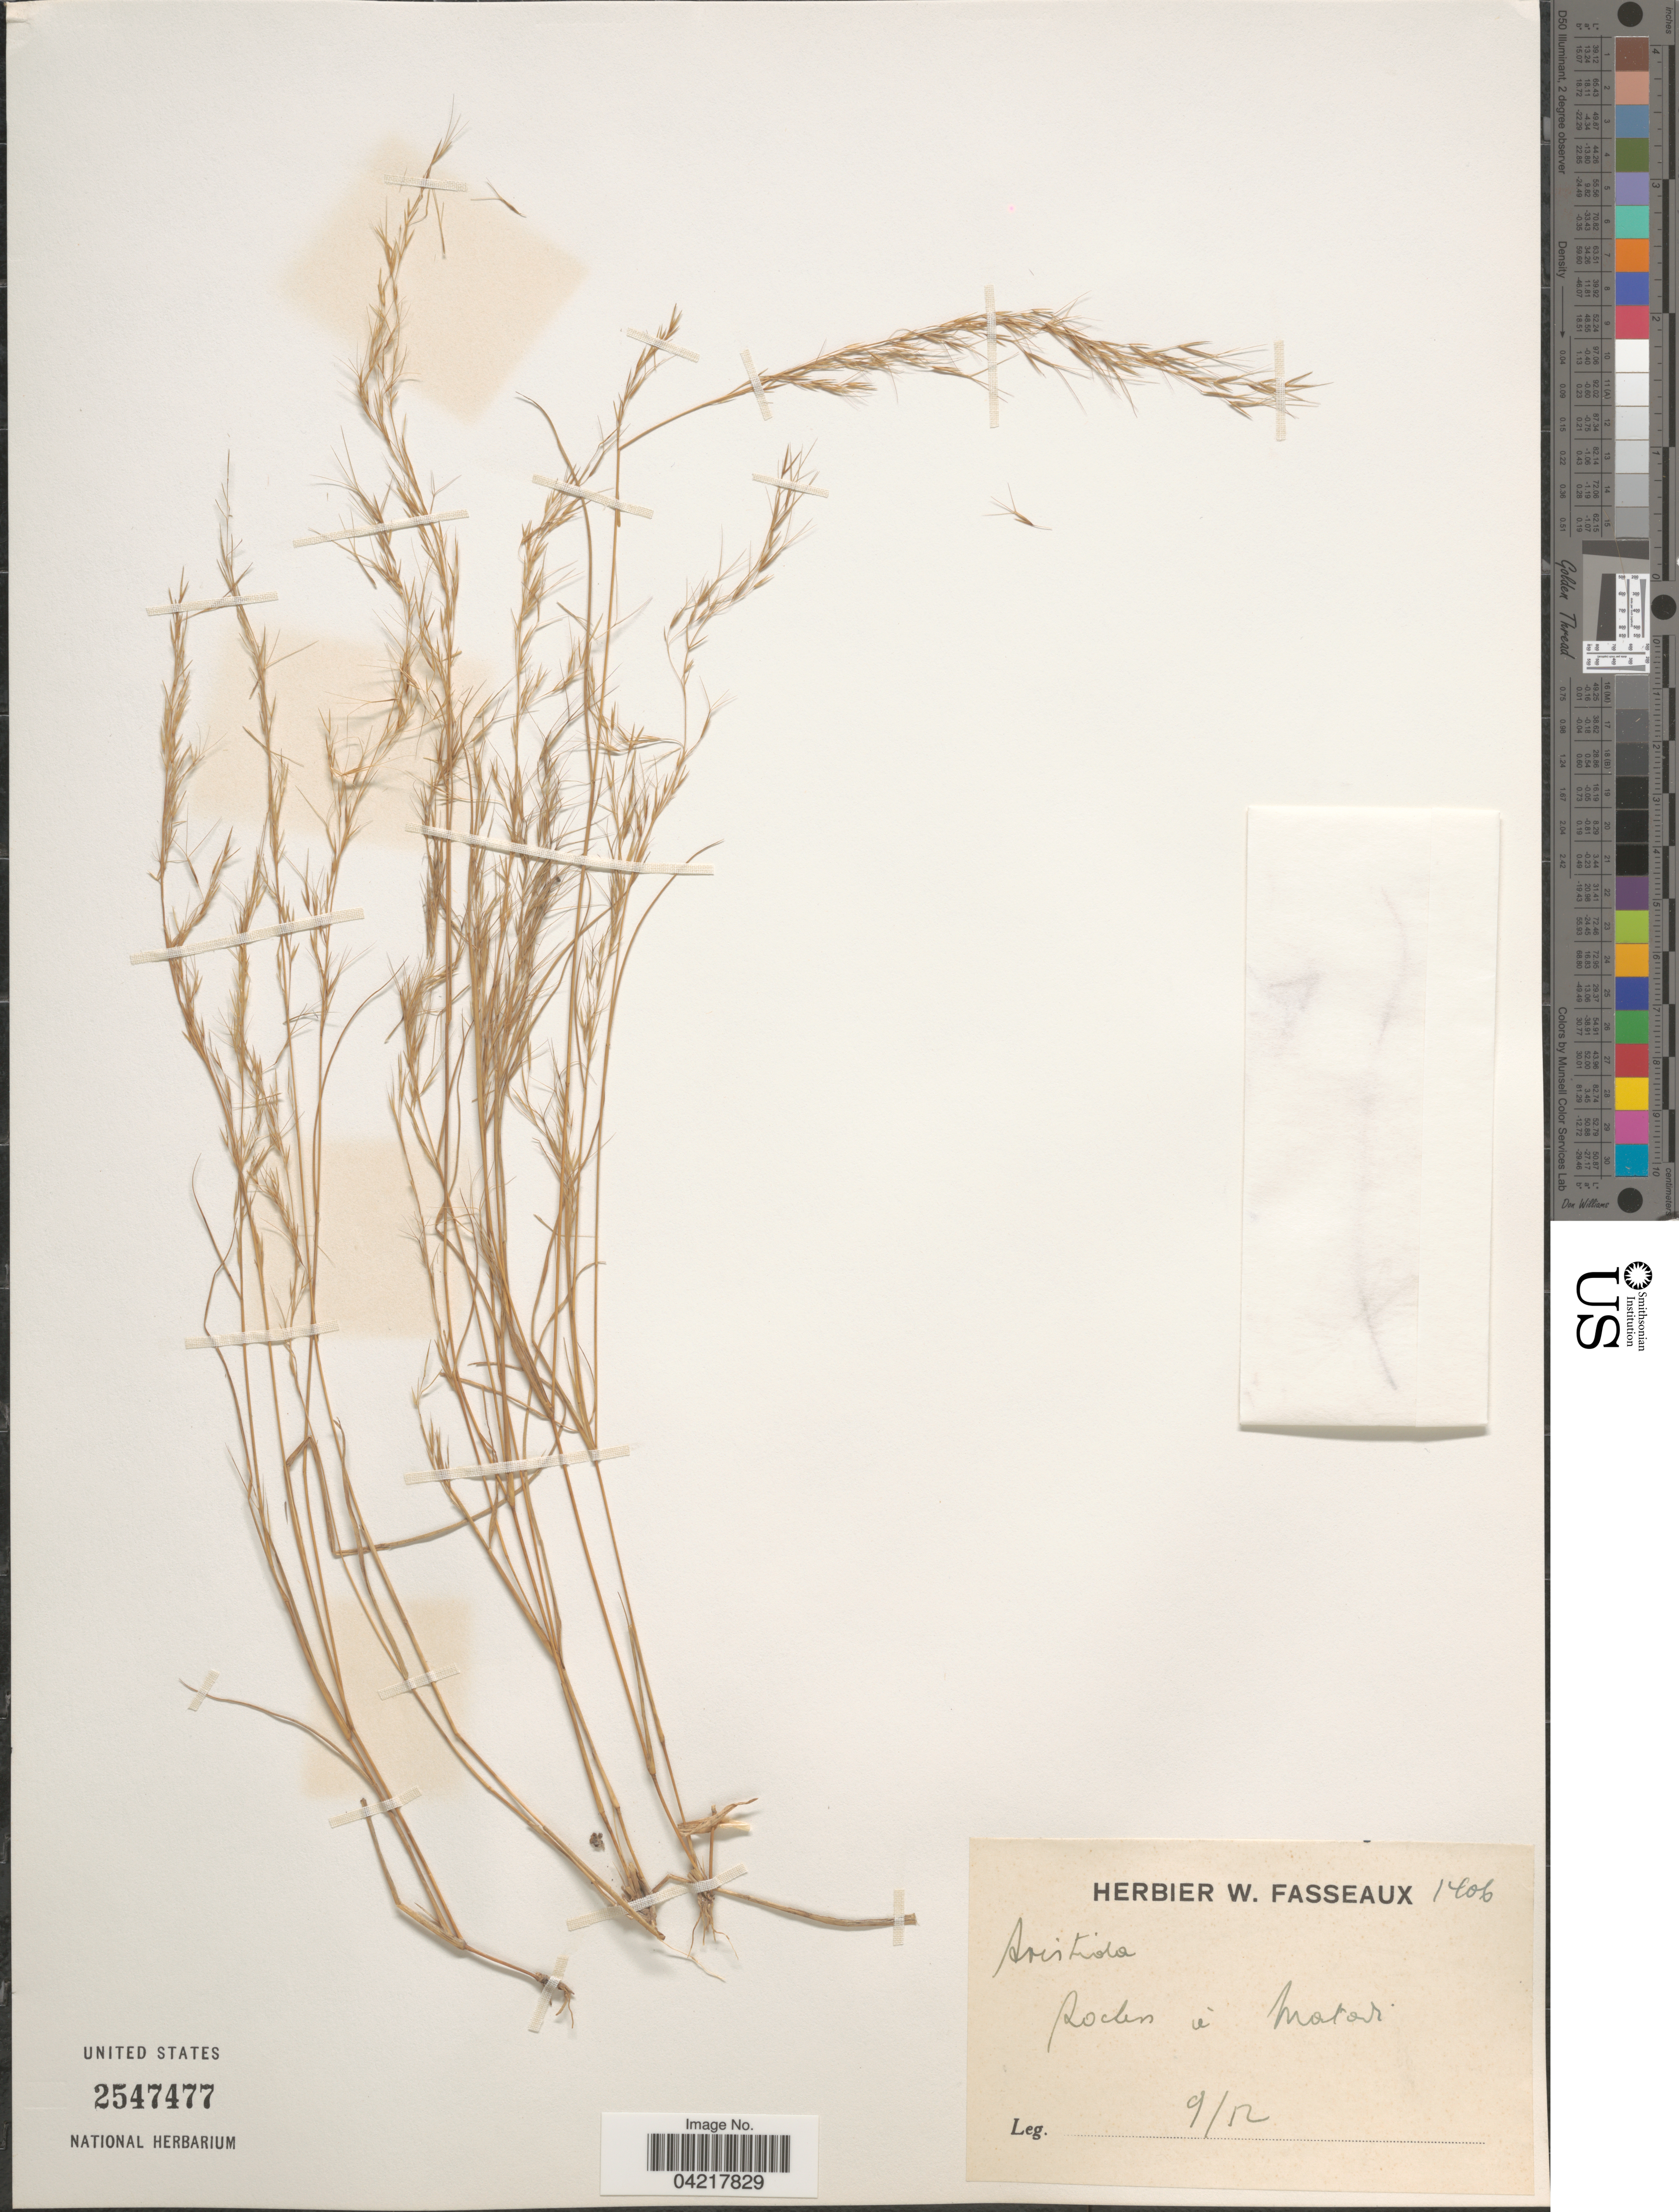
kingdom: Plantae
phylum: Tracheophyta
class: Liliopsida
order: Poales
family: Poaceae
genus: Aristida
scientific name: Aristida sp.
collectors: Ex herb. W. Fasseaux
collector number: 1406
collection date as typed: Transcribed d/m/y: /9/2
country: Congo, Democratic Republic of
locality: Rocher à Matadi.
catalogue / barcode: US 2547477